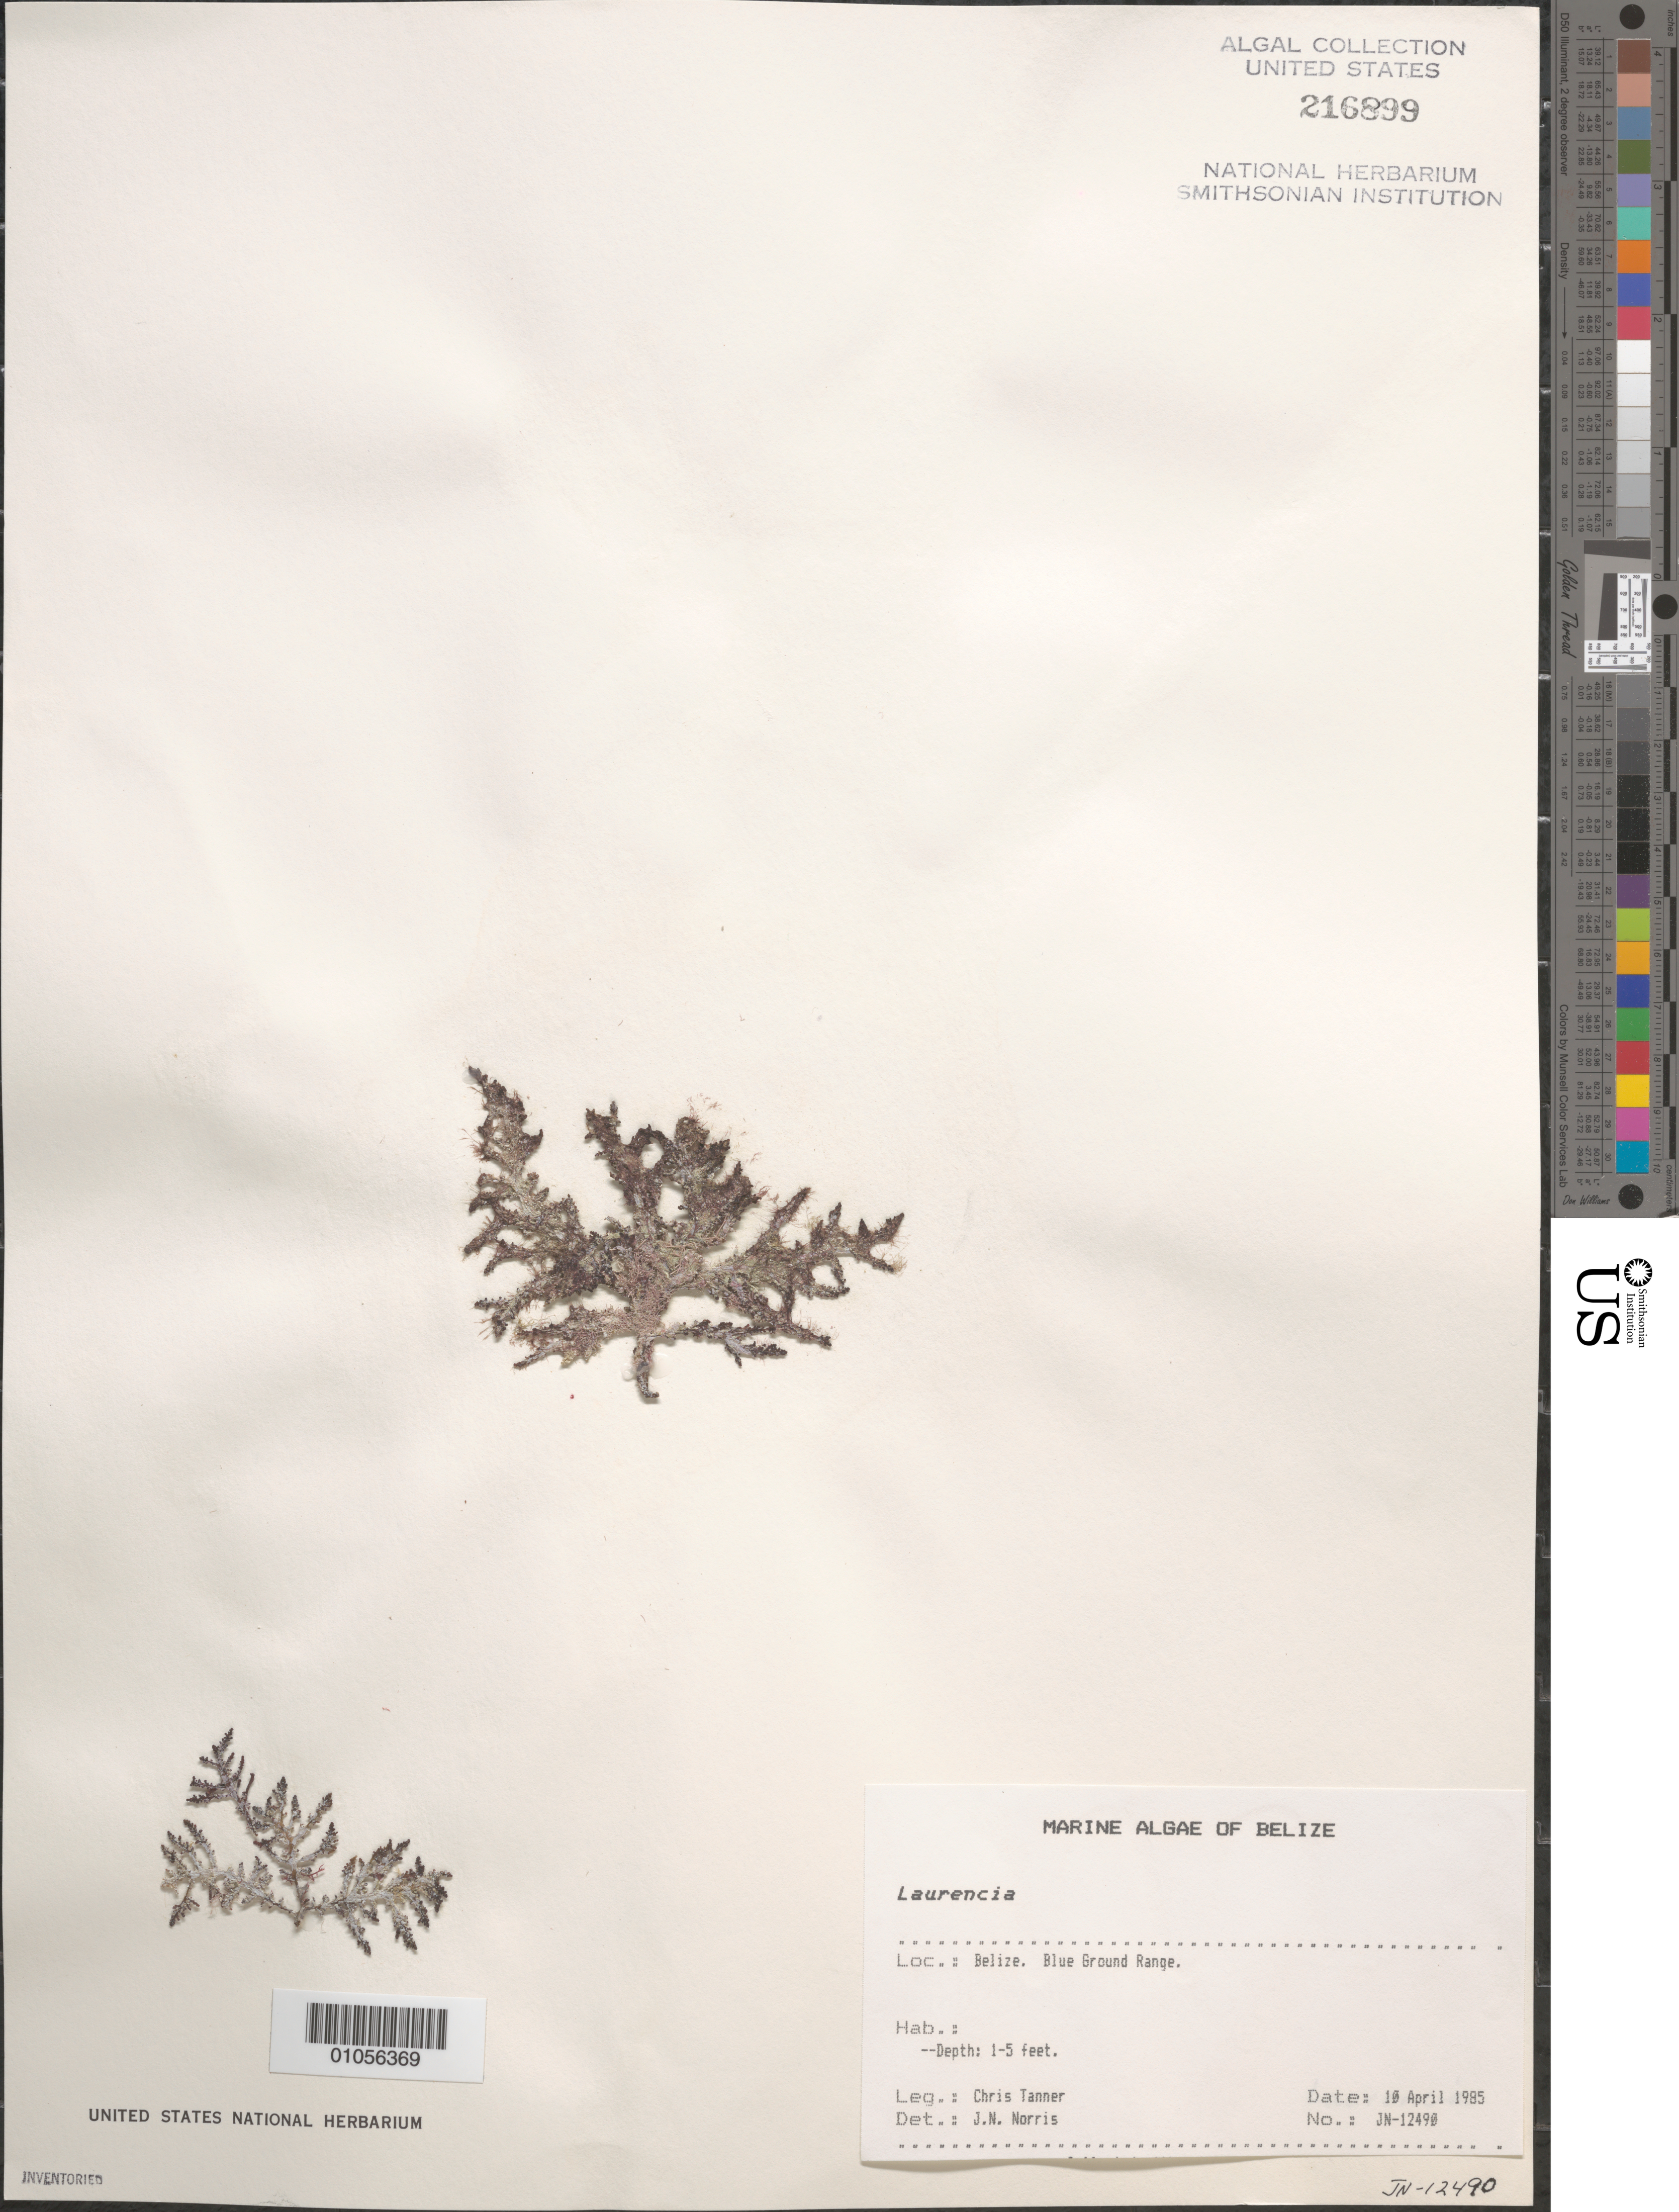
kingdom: Plantae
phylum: Rhodophyta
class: Florideophyceae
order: Ceramiales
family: Rhodomelaceae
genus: Laurencia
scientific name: Laurencia sp.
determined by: Norris, James N.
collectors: C. Tanner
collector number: JN-12490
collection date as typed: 10 Apr 1985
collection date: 1985-04-10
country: Belize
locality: Blue Ground Range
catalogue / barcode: US 216899